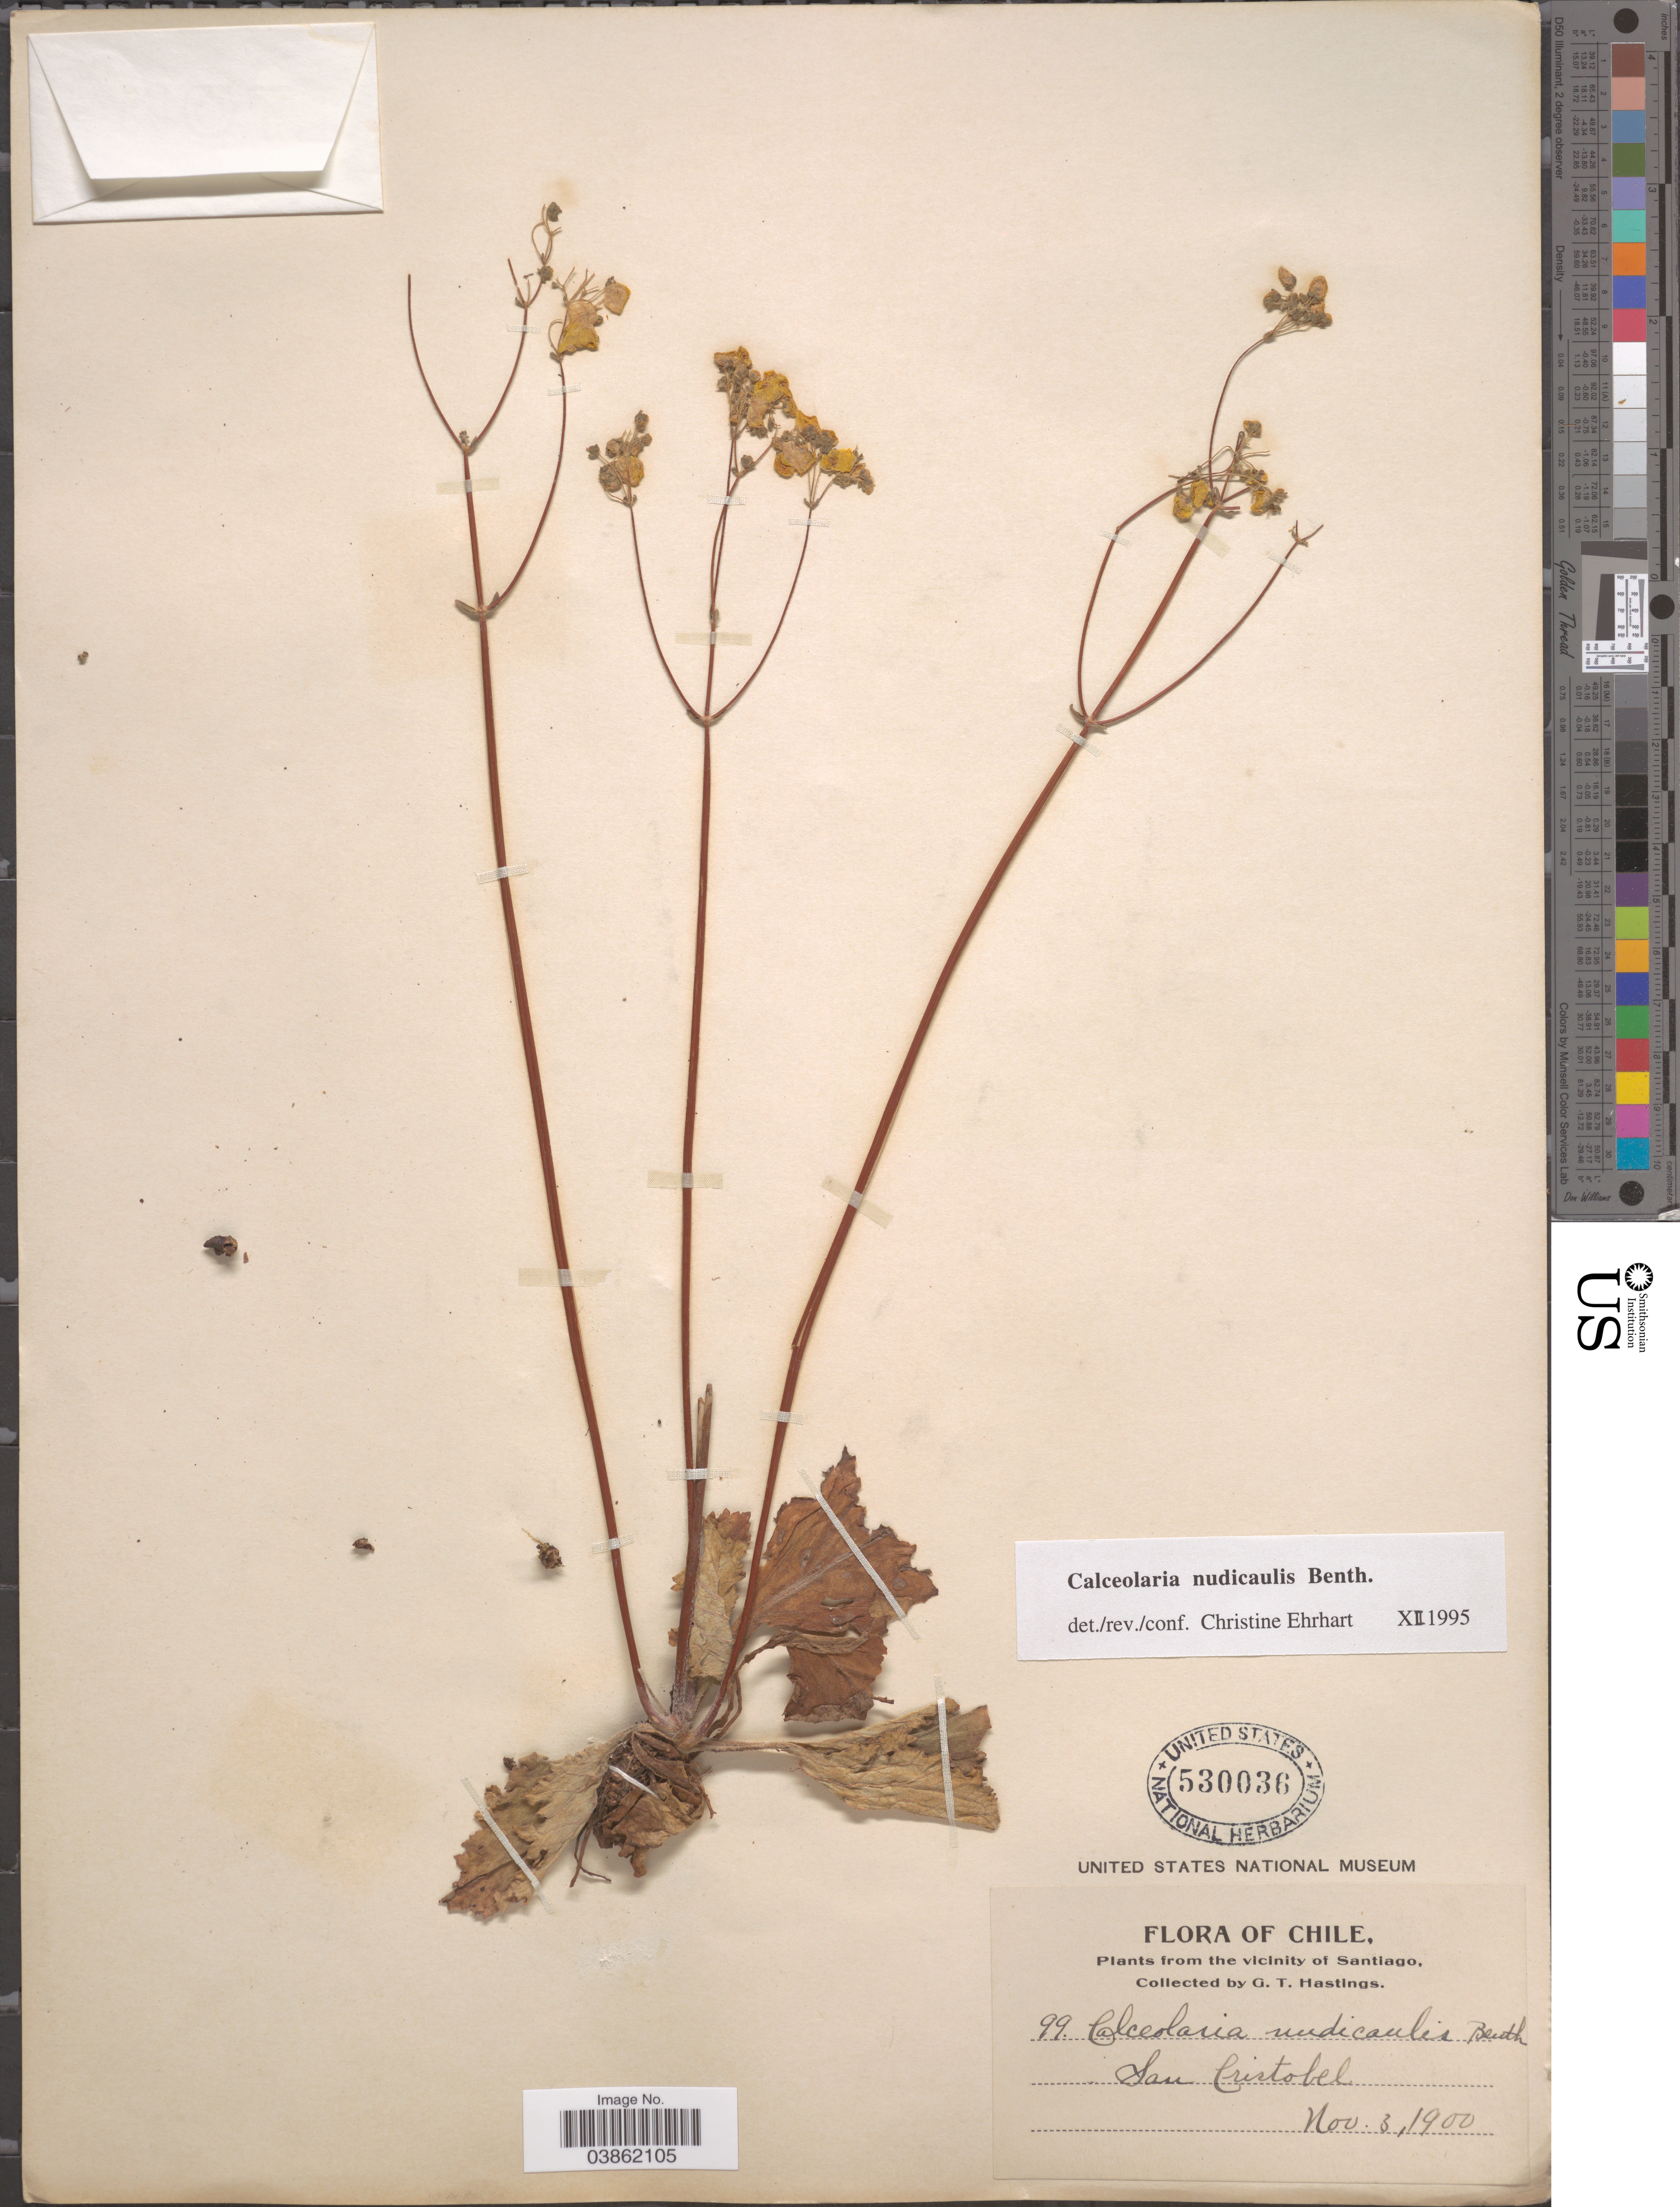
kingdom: Plantae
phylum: Tracheophyta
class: Magnoliopsida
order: Lamiales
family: Calceolariaceae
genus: Calceolaria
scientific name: Calceolaria nudicaulis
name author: Benth.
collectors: G. Hastings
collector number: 99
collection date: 1900-11-03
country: Chile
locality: The vicinity of Santiago. San Cristobel.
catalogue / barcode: US 530036